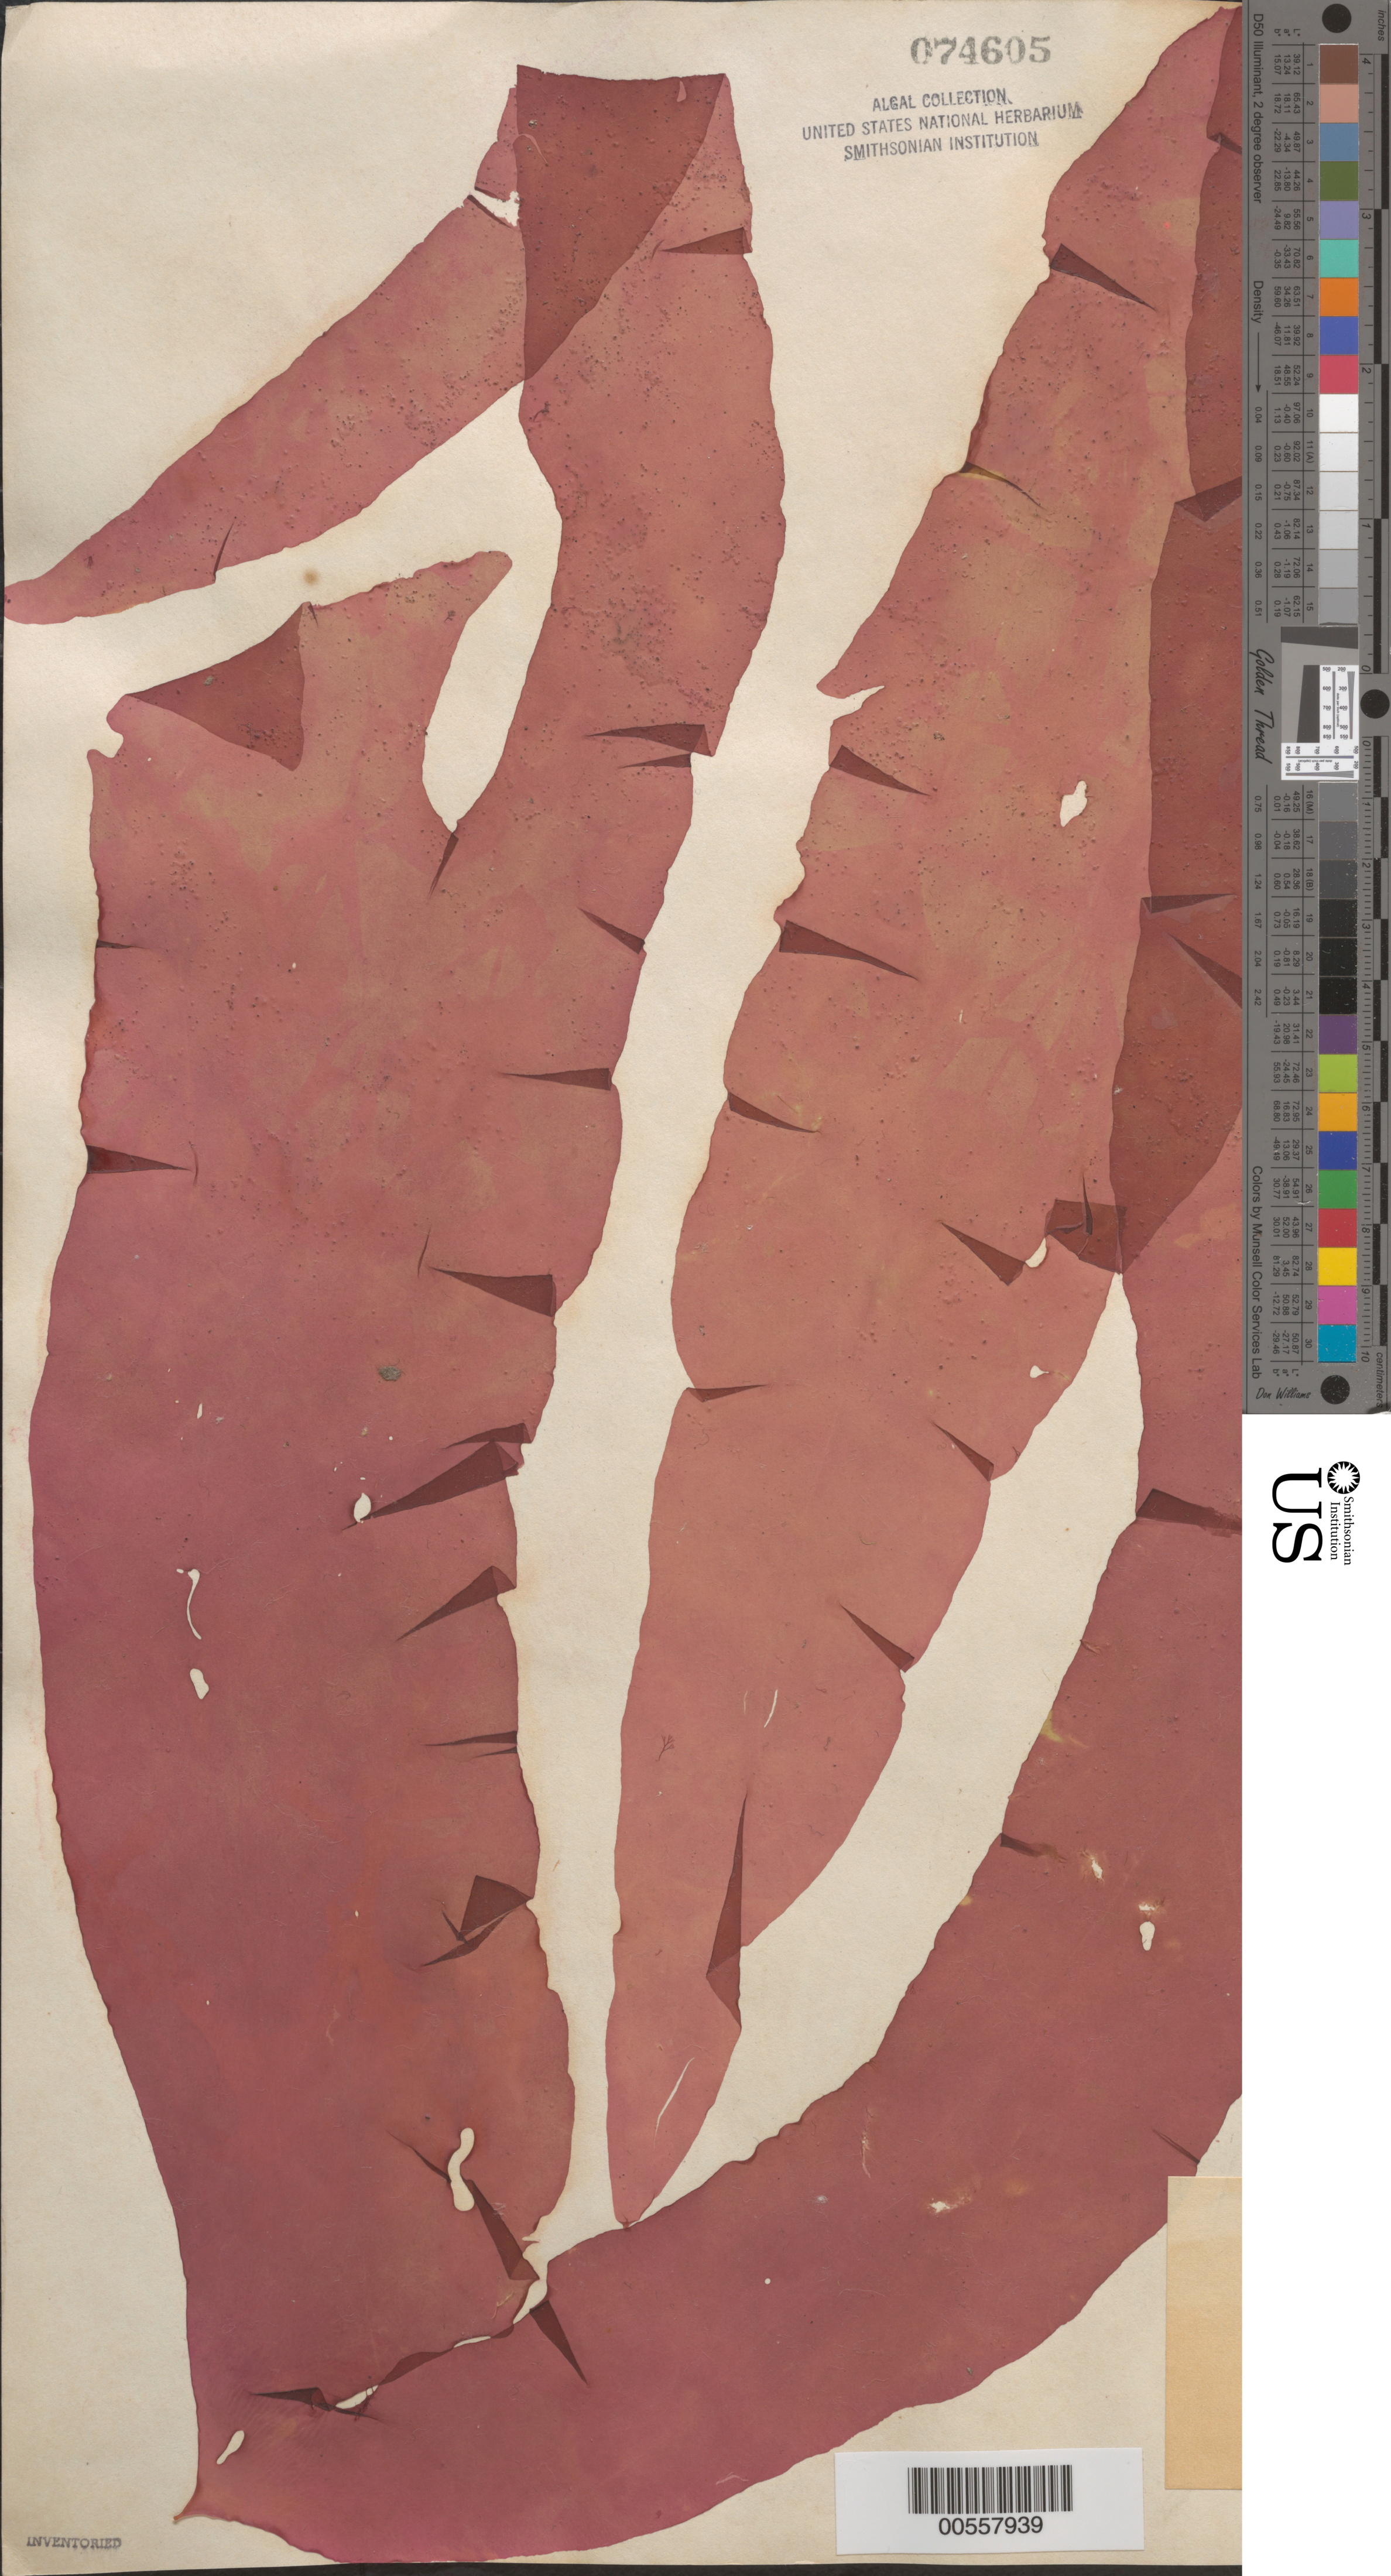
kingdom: Plantae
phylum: Rhodophyta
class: Florideophyceae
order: Halymeniales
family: Halymeniaceae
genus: Grateloupia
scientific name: Grateloupia doryphora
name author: (Mont.) Howe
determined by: Farnham, W. F.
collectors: N. Gardner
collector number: NLG 3292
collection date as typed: Apr 1916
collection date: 1916-04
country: United States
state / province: California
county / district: Marin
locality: Duxbury Reef, Bolinas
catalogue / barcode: US 74605